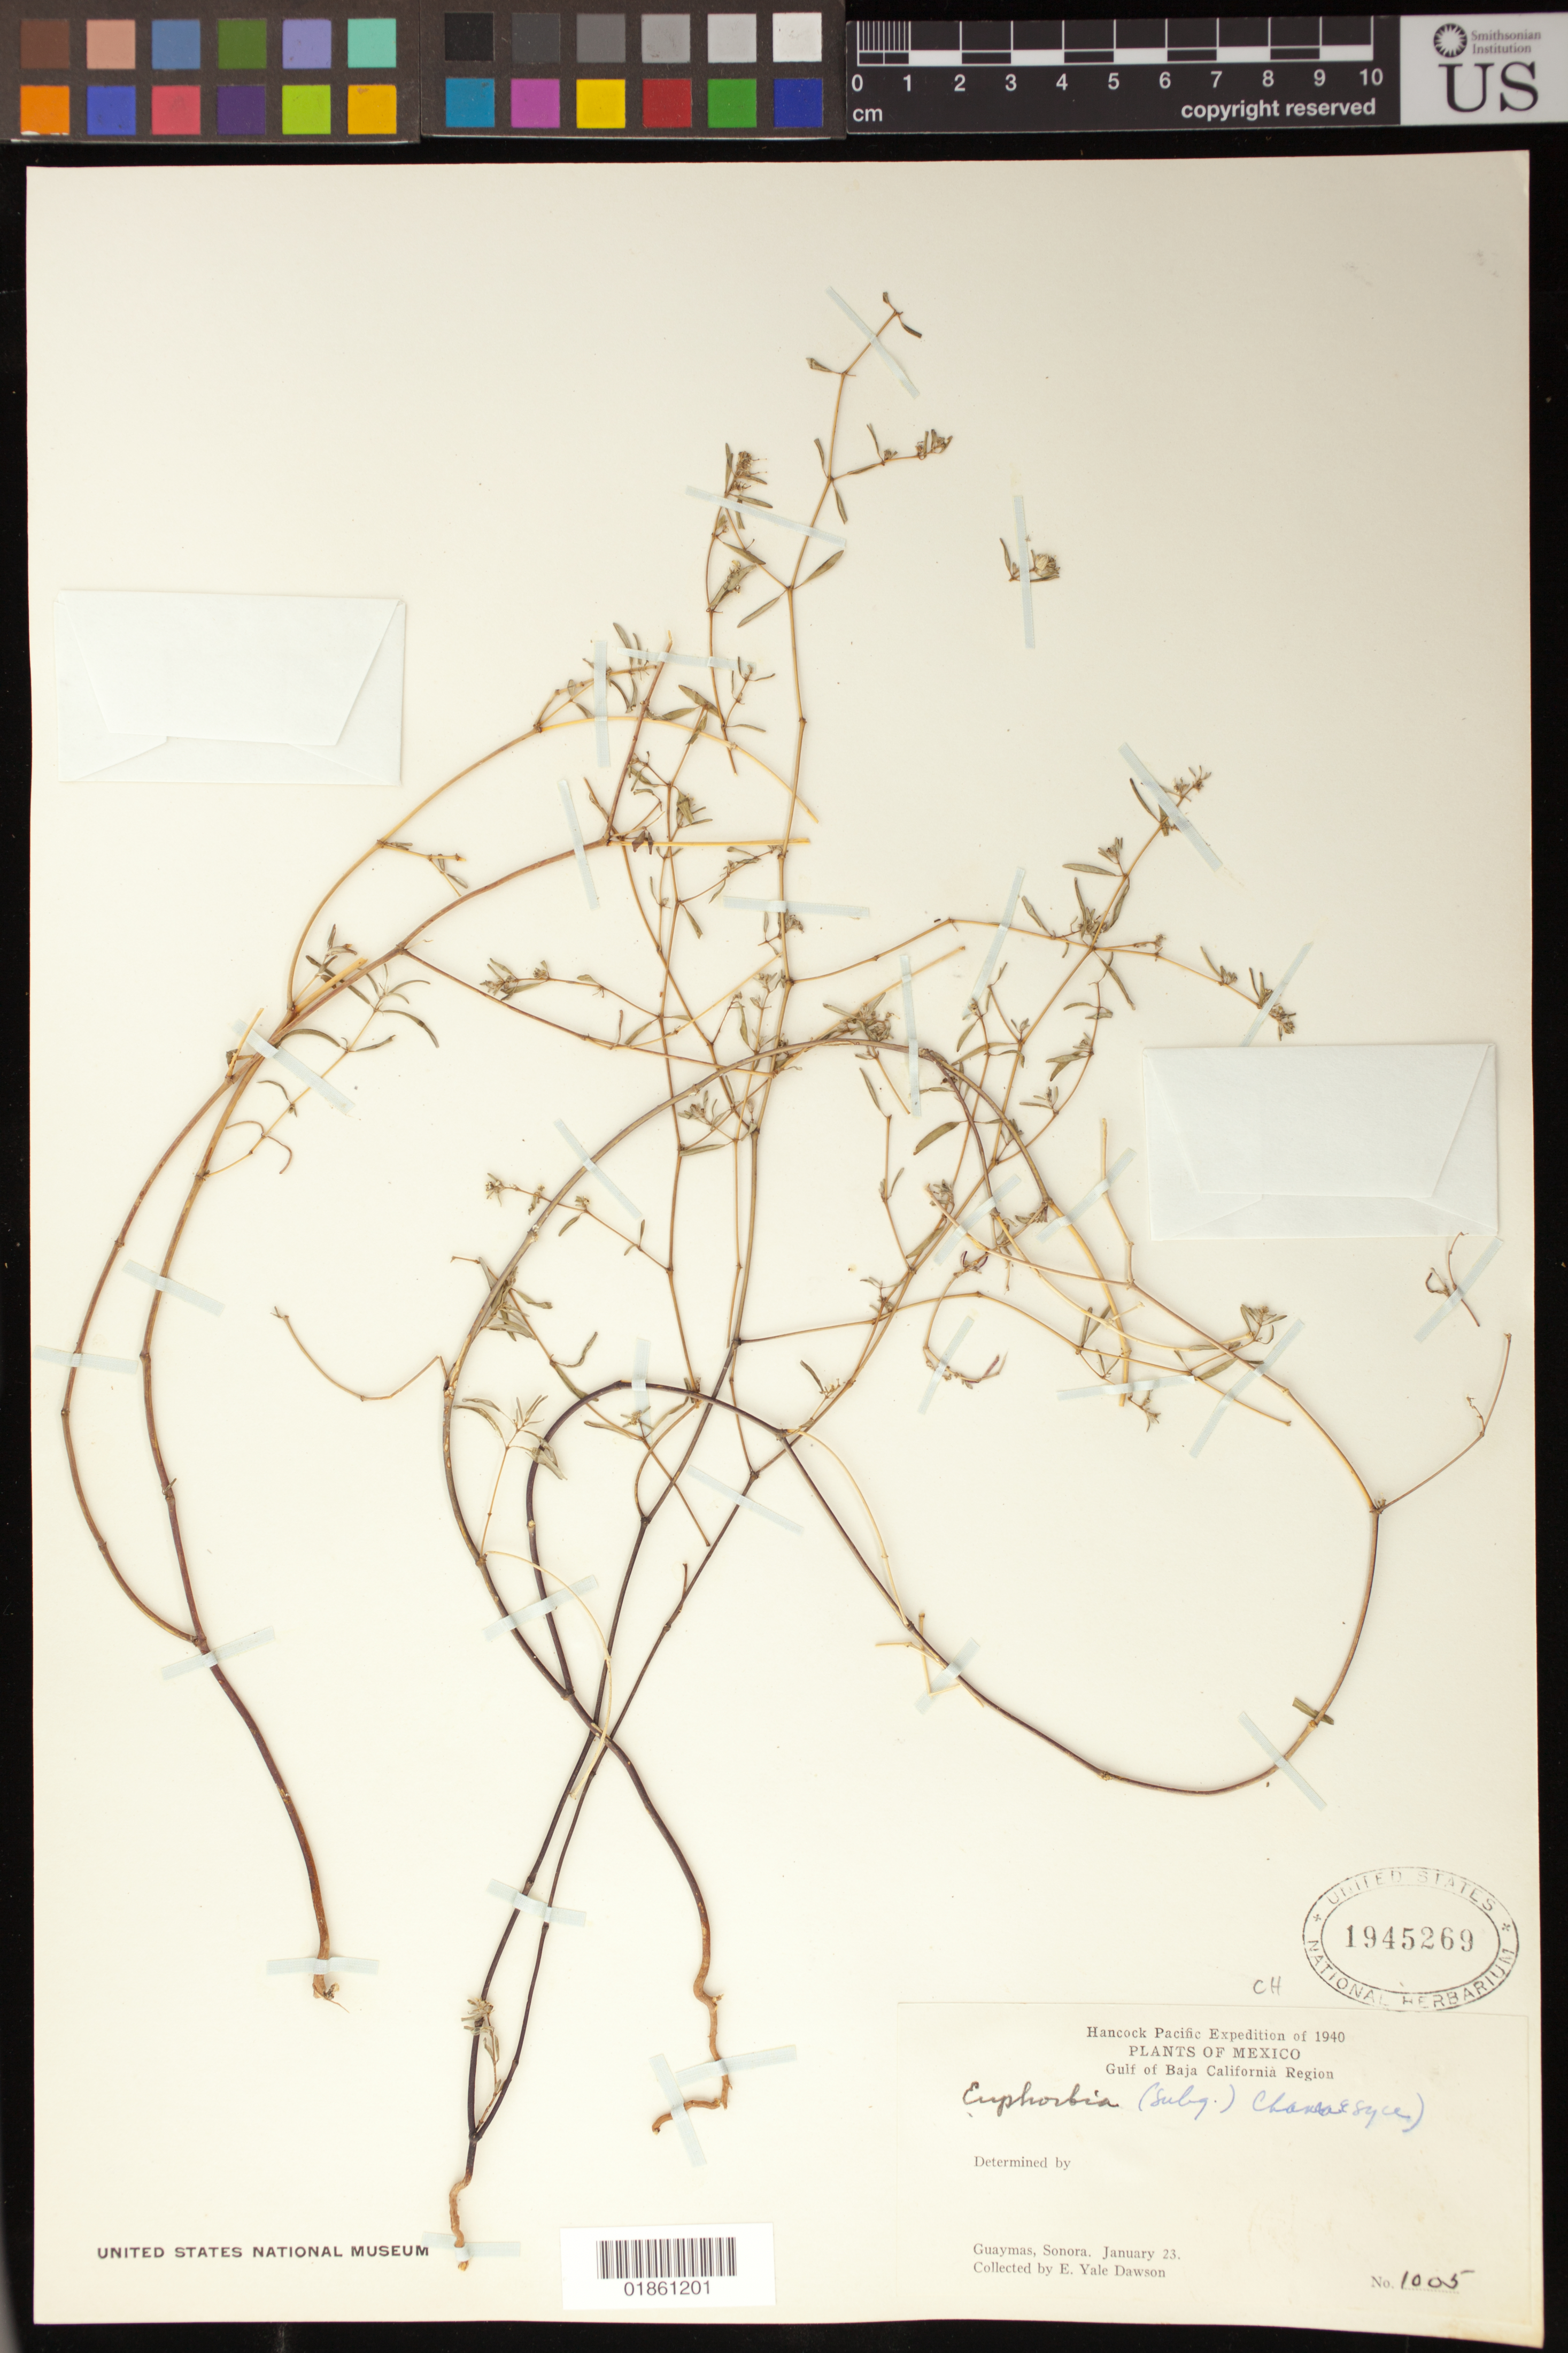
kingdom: Plantae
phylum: Tracheophyta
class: Magnoliopsida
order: Malpighiales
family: Euphorbiaceae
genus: Euphorbia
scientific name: Euphorbia sp.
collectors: E. Y. Dawson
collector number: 1005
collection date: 1940-01-23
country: Mexico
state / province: Sonora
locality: Gulf of Baja California Region; Guaymas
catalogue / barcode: US 1945269